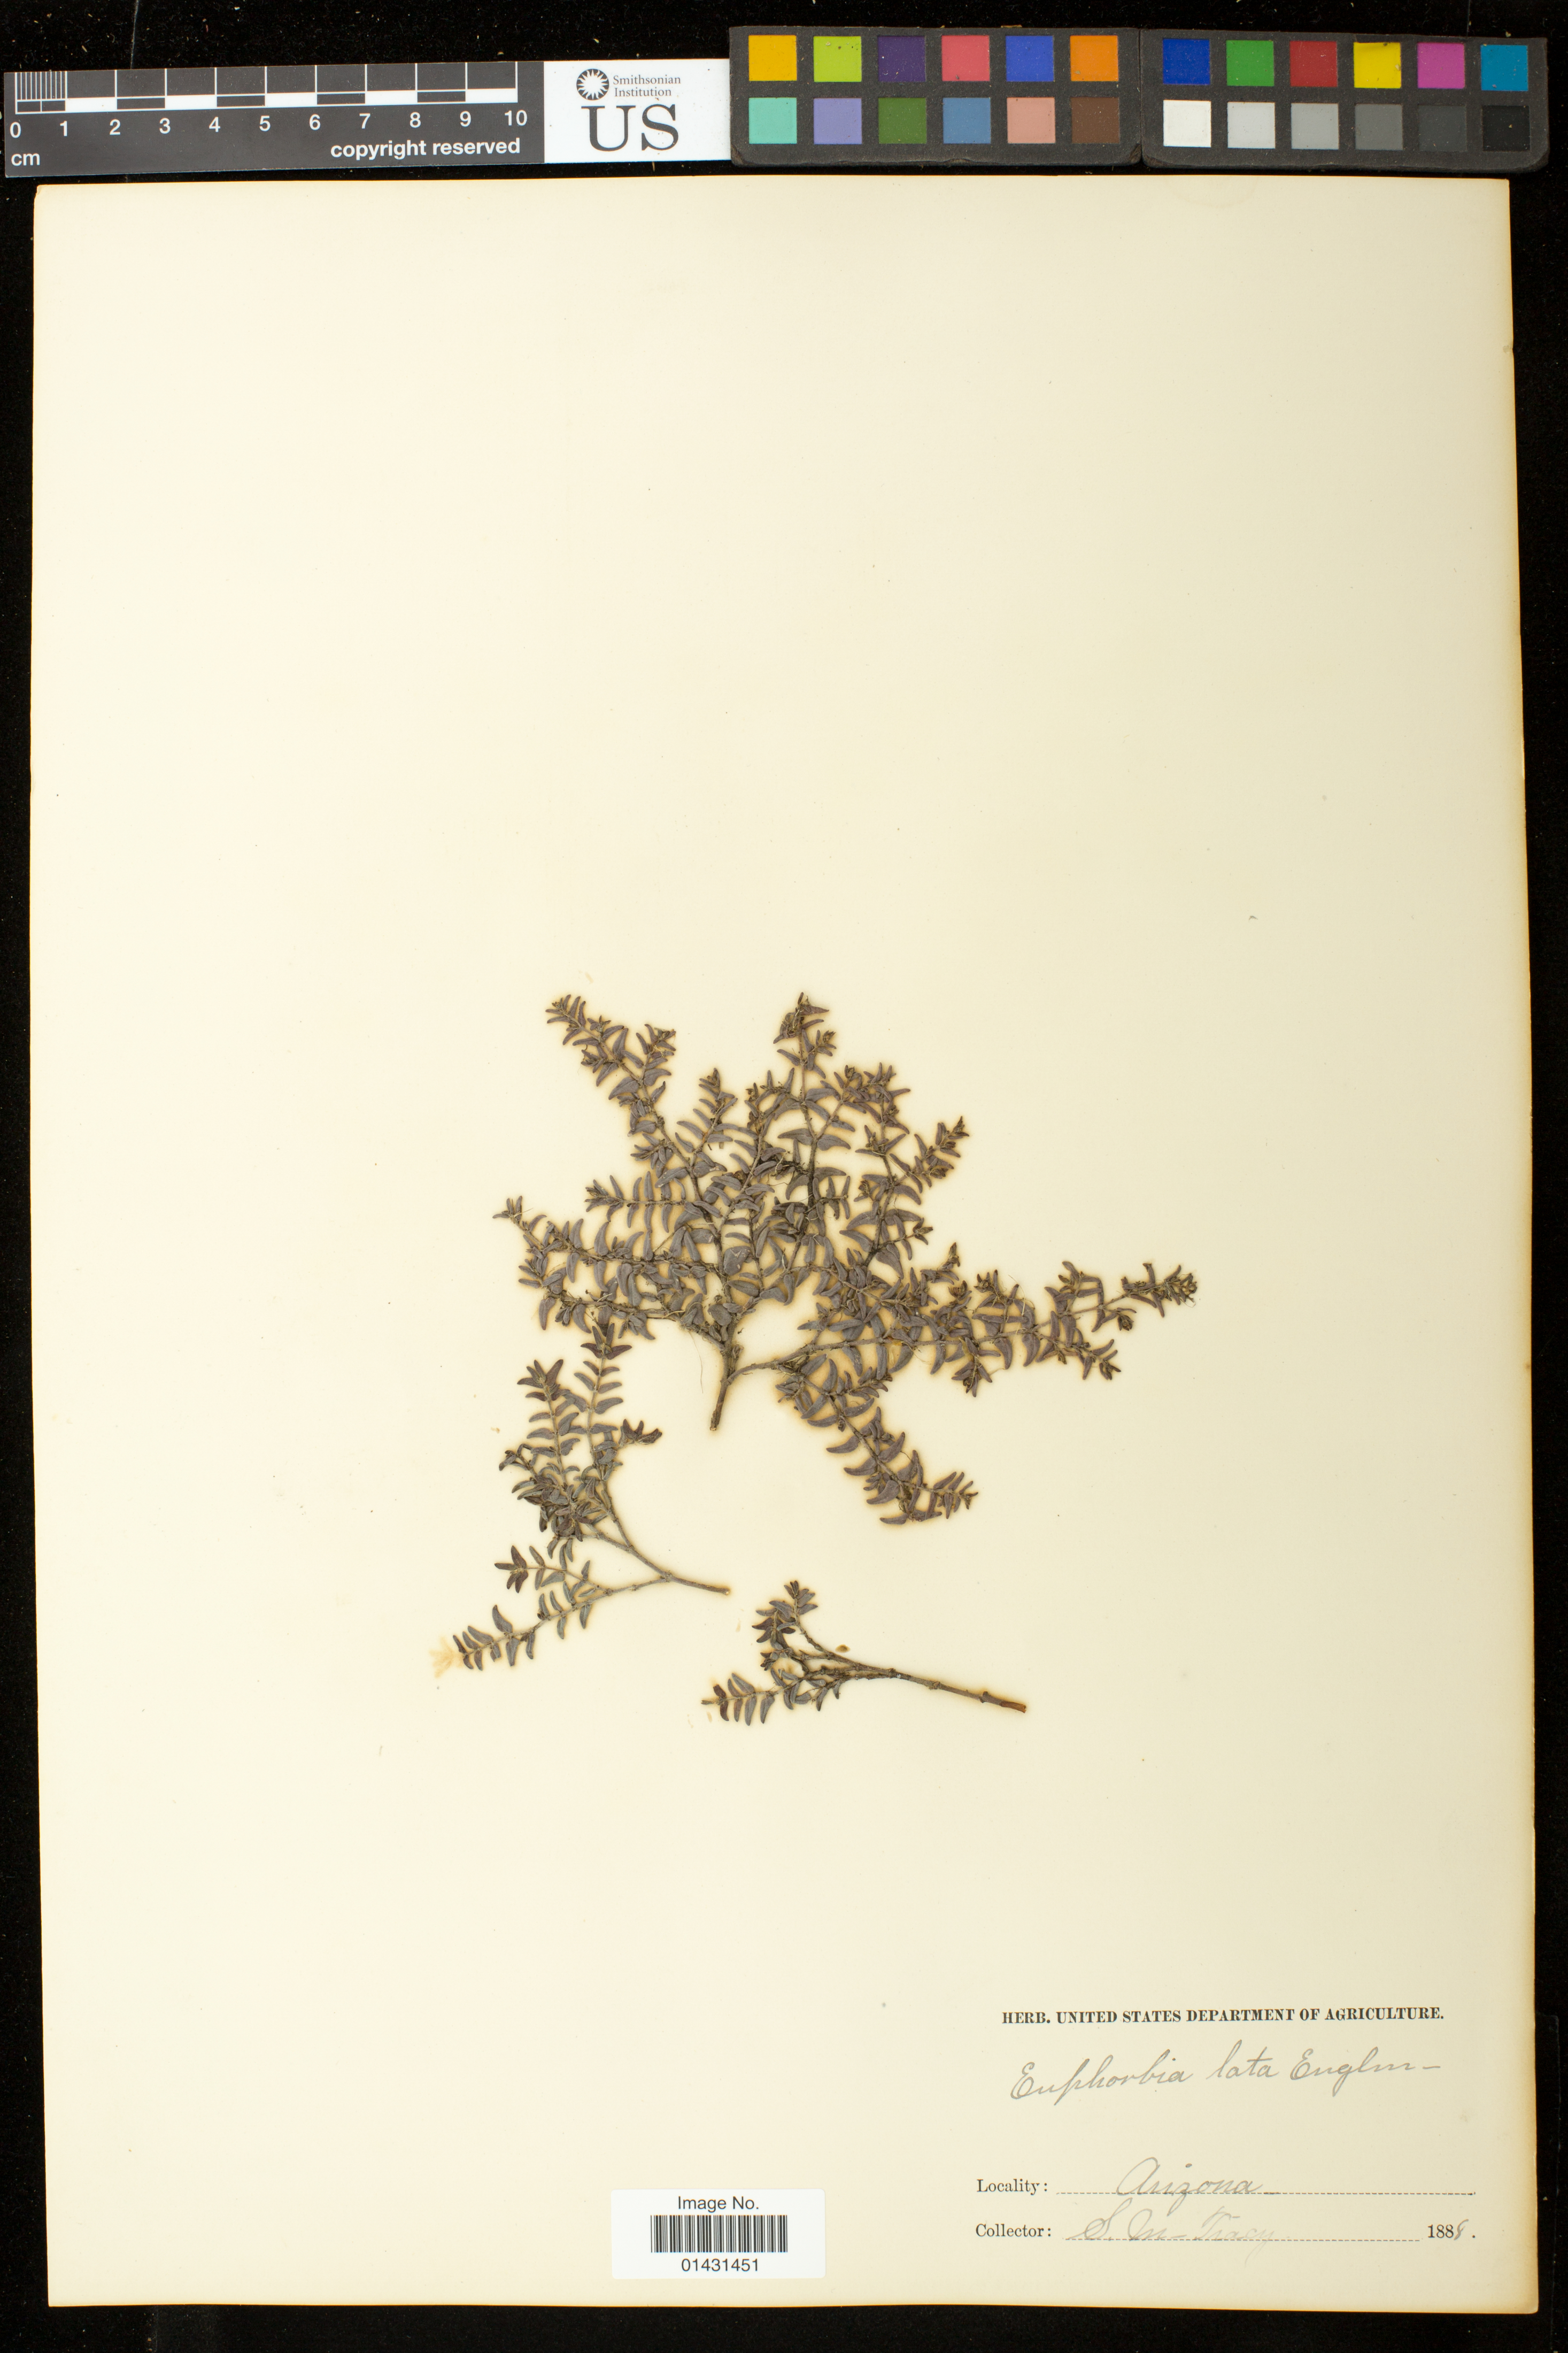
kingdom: Plantae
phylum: Tracheophyta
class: Magnoliopsida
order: Malpighiales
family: Euphorbiaceae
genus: Euphorbia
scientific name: Euphorbia laxa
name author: Drake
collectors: S. M. Tracy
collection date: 1888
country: United States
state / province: Arizona